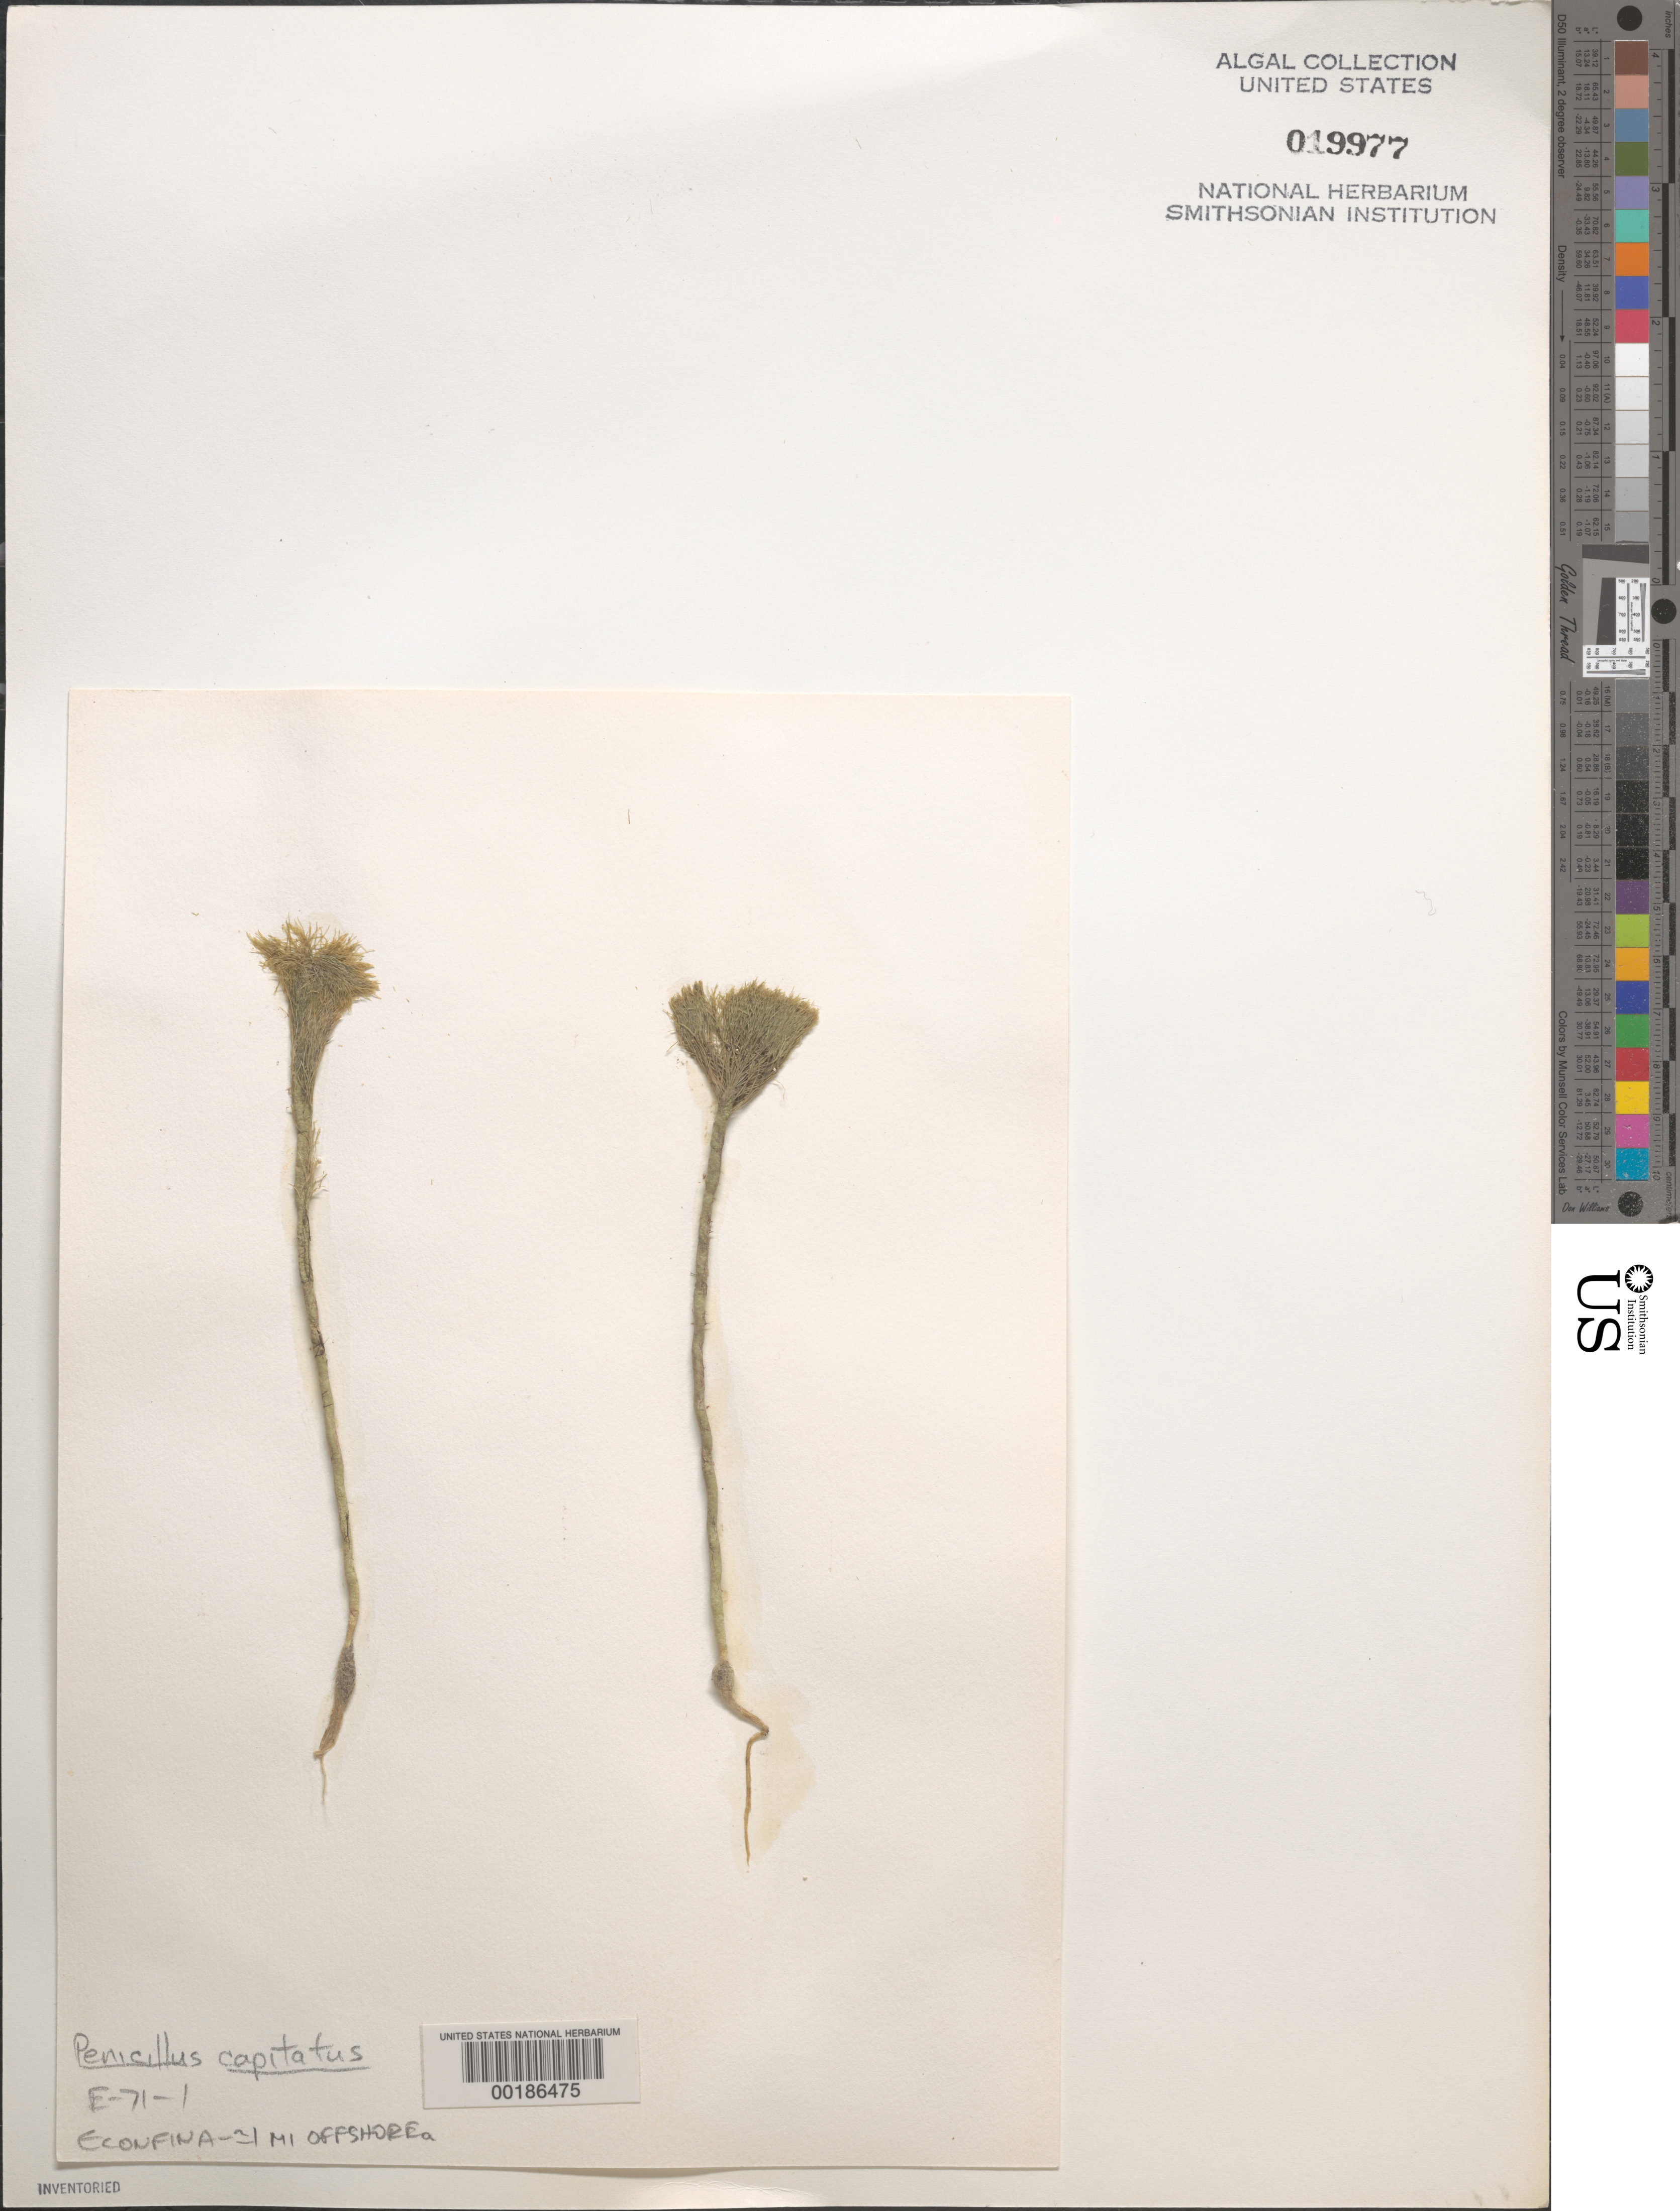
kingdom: Plantae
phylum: Chlorophyta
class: Ulvophyceae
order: Bryopsidales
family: Udoteaceae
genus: Penicillus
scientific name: Penicillus capitatus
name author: Lam.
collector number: E-71-1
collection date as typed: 1971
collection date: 1971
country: United States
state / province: Florida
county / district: Taylor County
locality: Off Econfina River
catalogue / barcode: US 19977